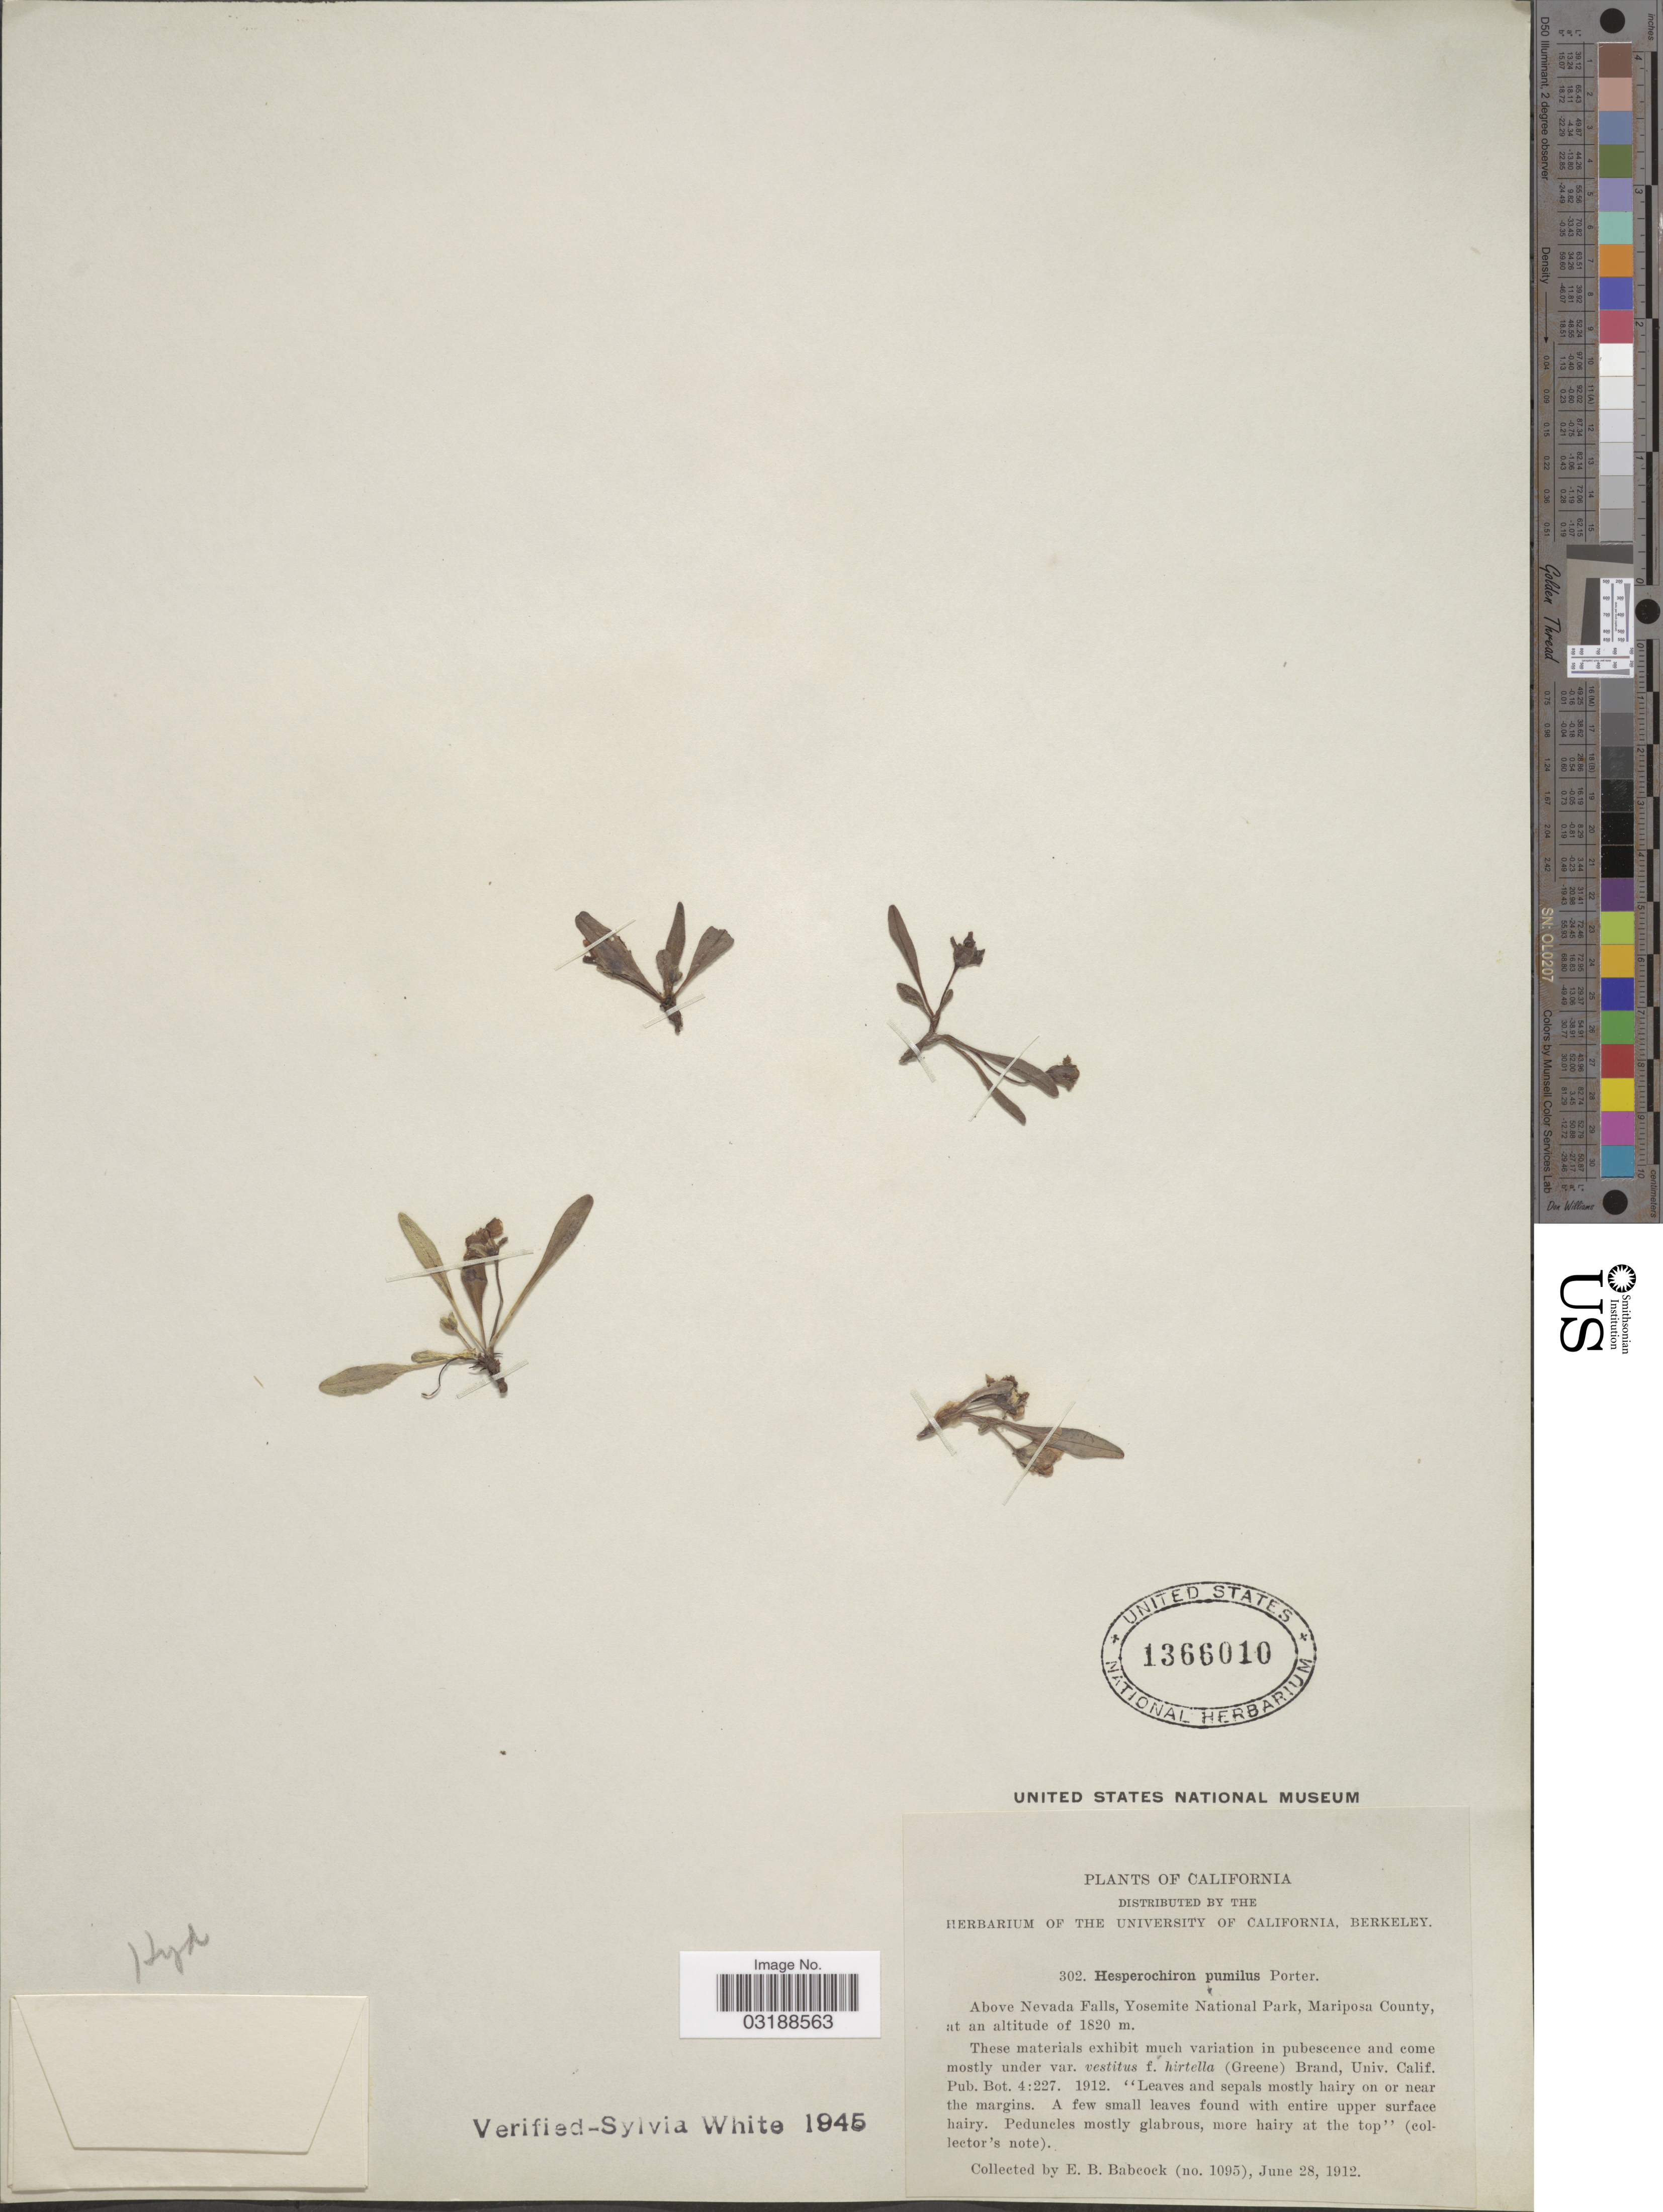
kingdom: Plantae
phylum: Tracheophyta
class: Magnoliopsida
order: Boraginales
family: Hydrophyllaceae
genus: Hesperochiron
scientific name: Hesperochiron pumilus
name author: (Griseb.) Porter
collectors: E. B. Babcock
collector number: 1095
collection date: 1912-06-28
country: United States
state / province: California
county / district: Mariposa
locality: Above Nevada Falls, Yosemite National Park, Mariposa County.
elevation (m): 1820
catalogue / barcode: US 1366010